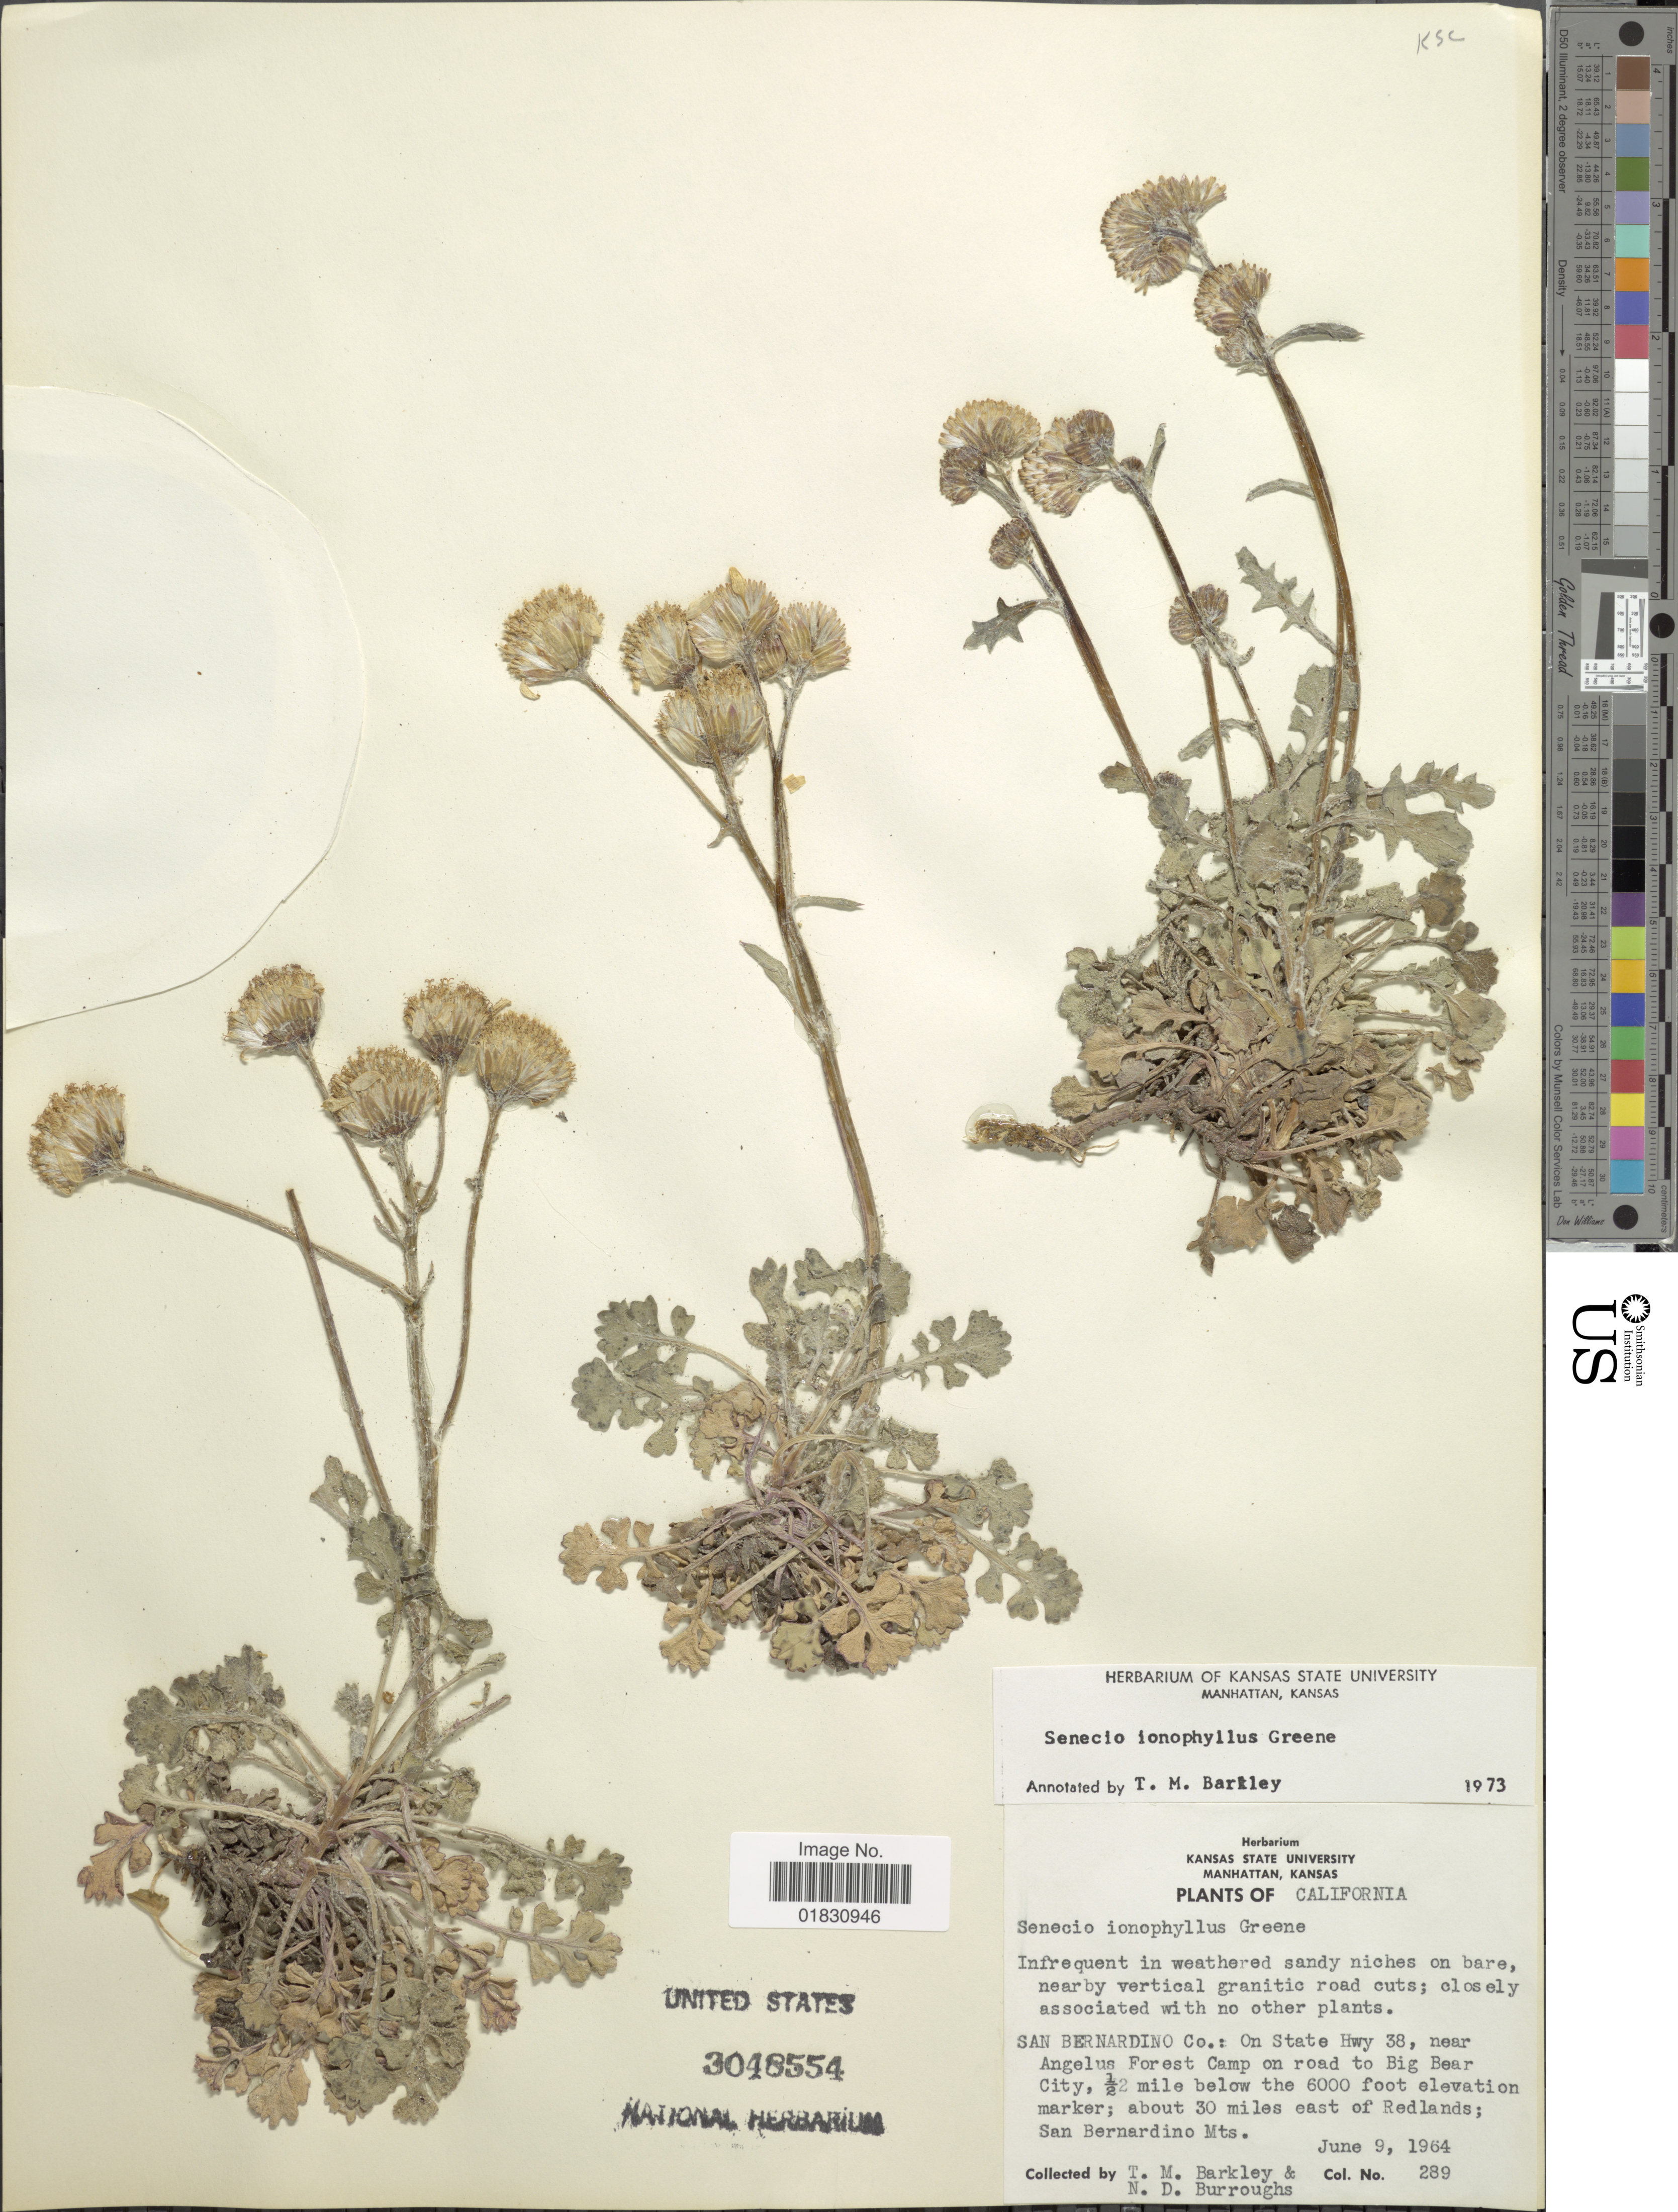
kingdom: Plantae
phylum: Tracheophyta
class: Magnoliopsida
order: Asterales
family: Asteraceae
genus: Packera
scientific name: Packera indecora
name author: (Greene) Á. Löve & D. Löve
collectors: T. M. Barkley & N. Burroughs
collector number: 289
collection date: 1964-06-09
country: United States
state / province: California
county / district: San Bernardino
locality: San Bernardino Co: On State Hwy 38, near Angelus Forest Camp on road to Big Bear City, ½ miles below, about 30 miles east of Redlands, San Bernardino Mts.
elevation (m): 1829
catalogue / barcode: US 3048554